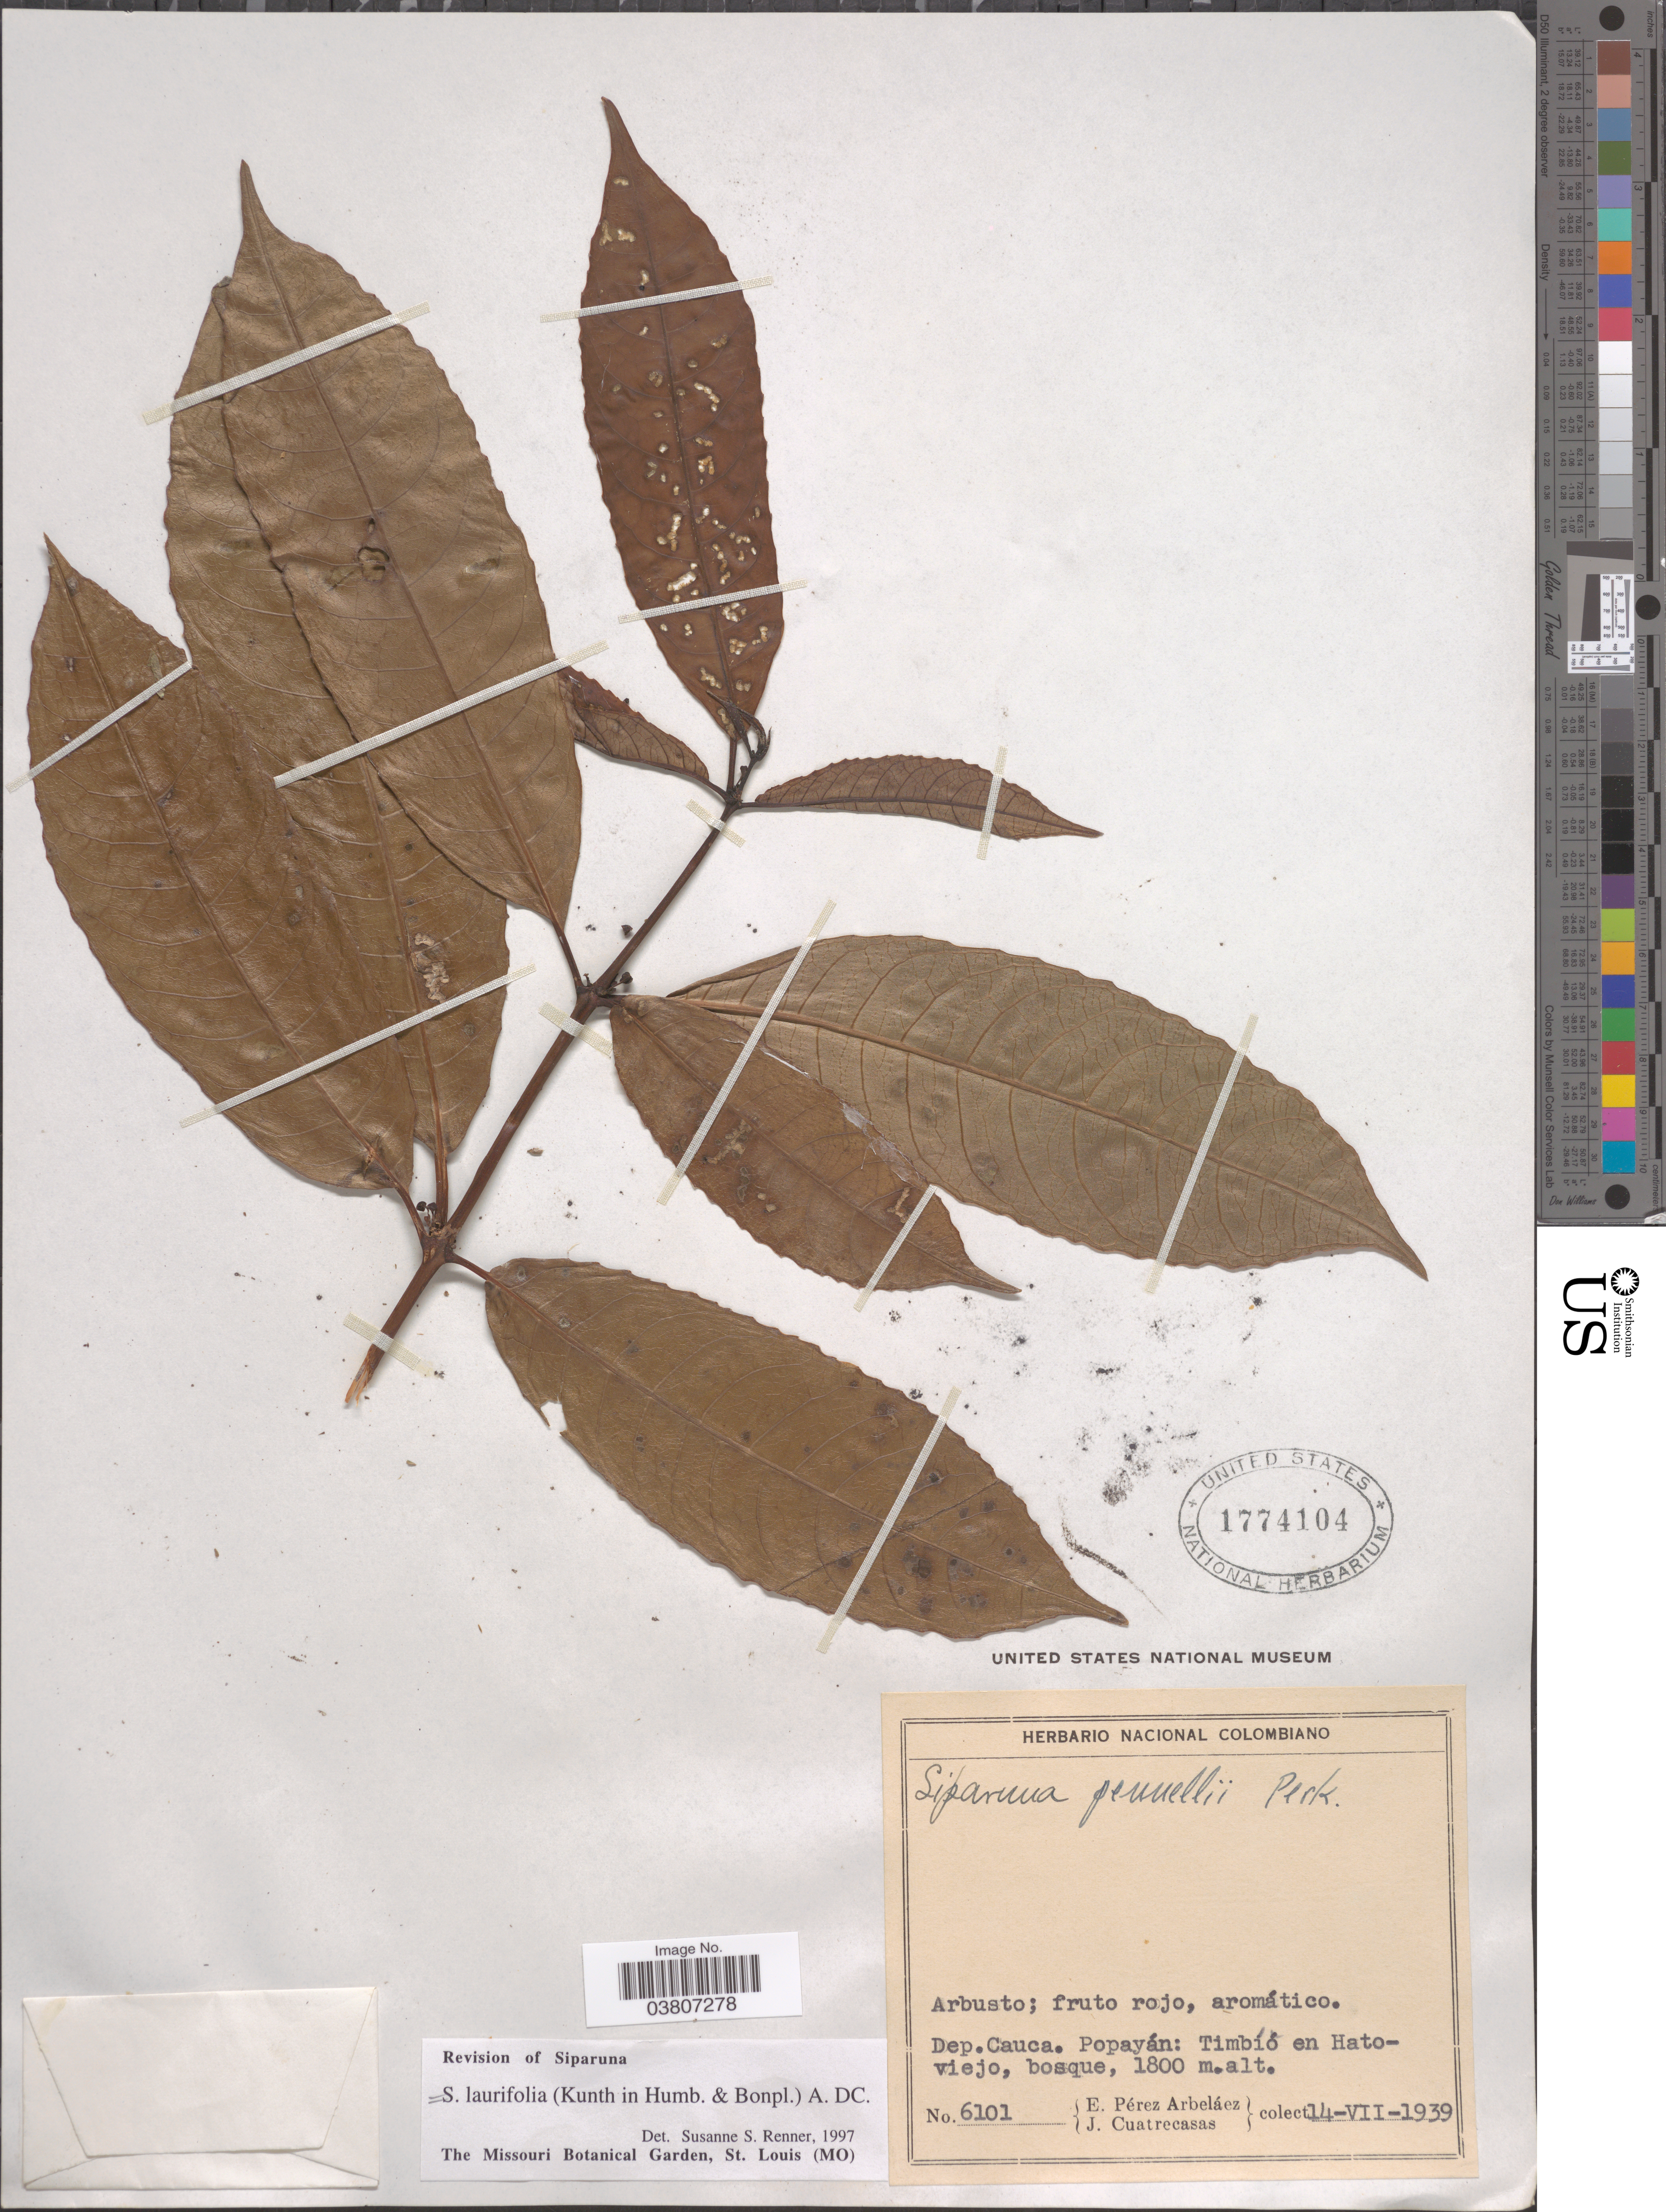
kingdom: Plantae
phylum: Tracheophyta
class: Magnoliopsida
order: Laurales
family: Siparunaceae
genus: Siparuna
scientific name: Siparuna laurifolia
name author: (Kunth) A. DC.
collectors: E. Pérez Arbeláez & J. Cuatrecasas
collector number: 6101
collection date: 1939-07-14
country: Colombia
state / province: Cauca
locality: Dep. Cauca. Popayán: Timbío en Hato-viejo, bosque.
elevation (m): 1800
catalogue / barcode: US 1774104